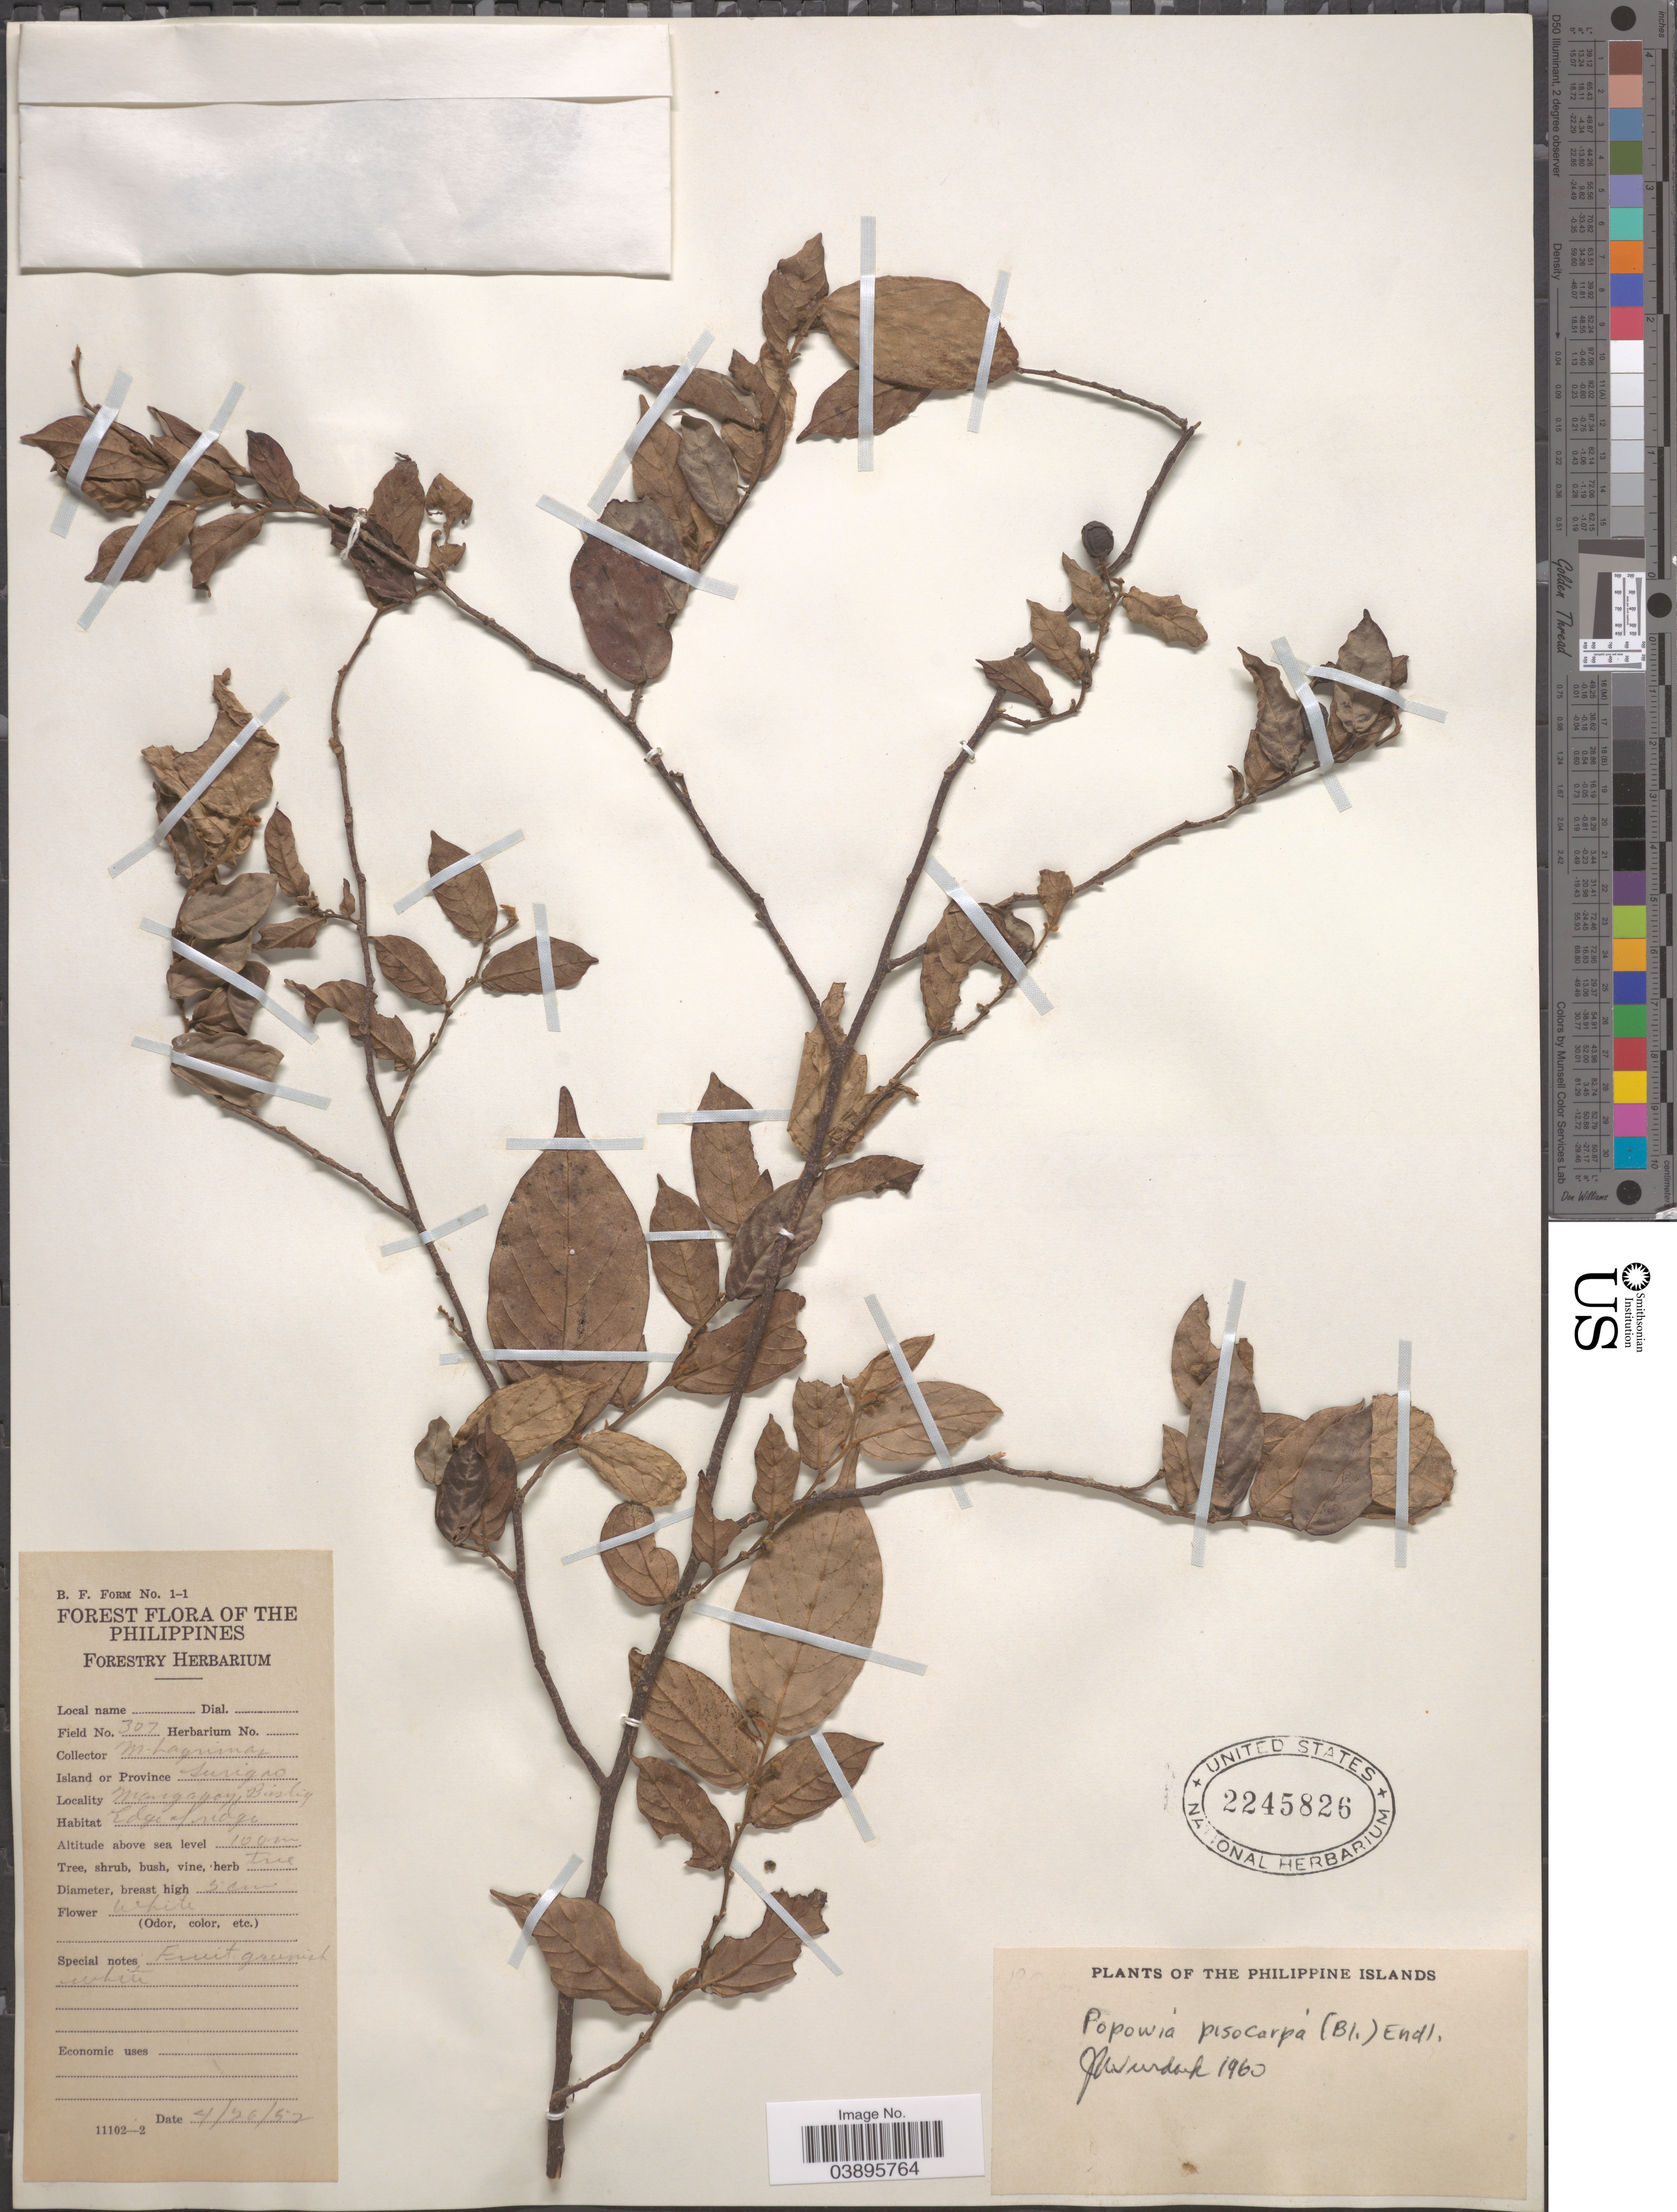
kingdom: Plantae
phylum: Tracheophyta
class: Magnoliopsida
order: Magnoliales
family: Annonaceae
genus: Popowia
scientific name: Popowia pisocarpa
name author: (Blume) Endl.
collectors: M. Lagrimas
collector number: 307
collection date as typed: Transcribed d/m/y: 26/4/52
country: Philippines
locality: Island or Province Surigao. Mangagoy, Bislig.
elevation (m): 100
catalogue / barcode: US 2245826